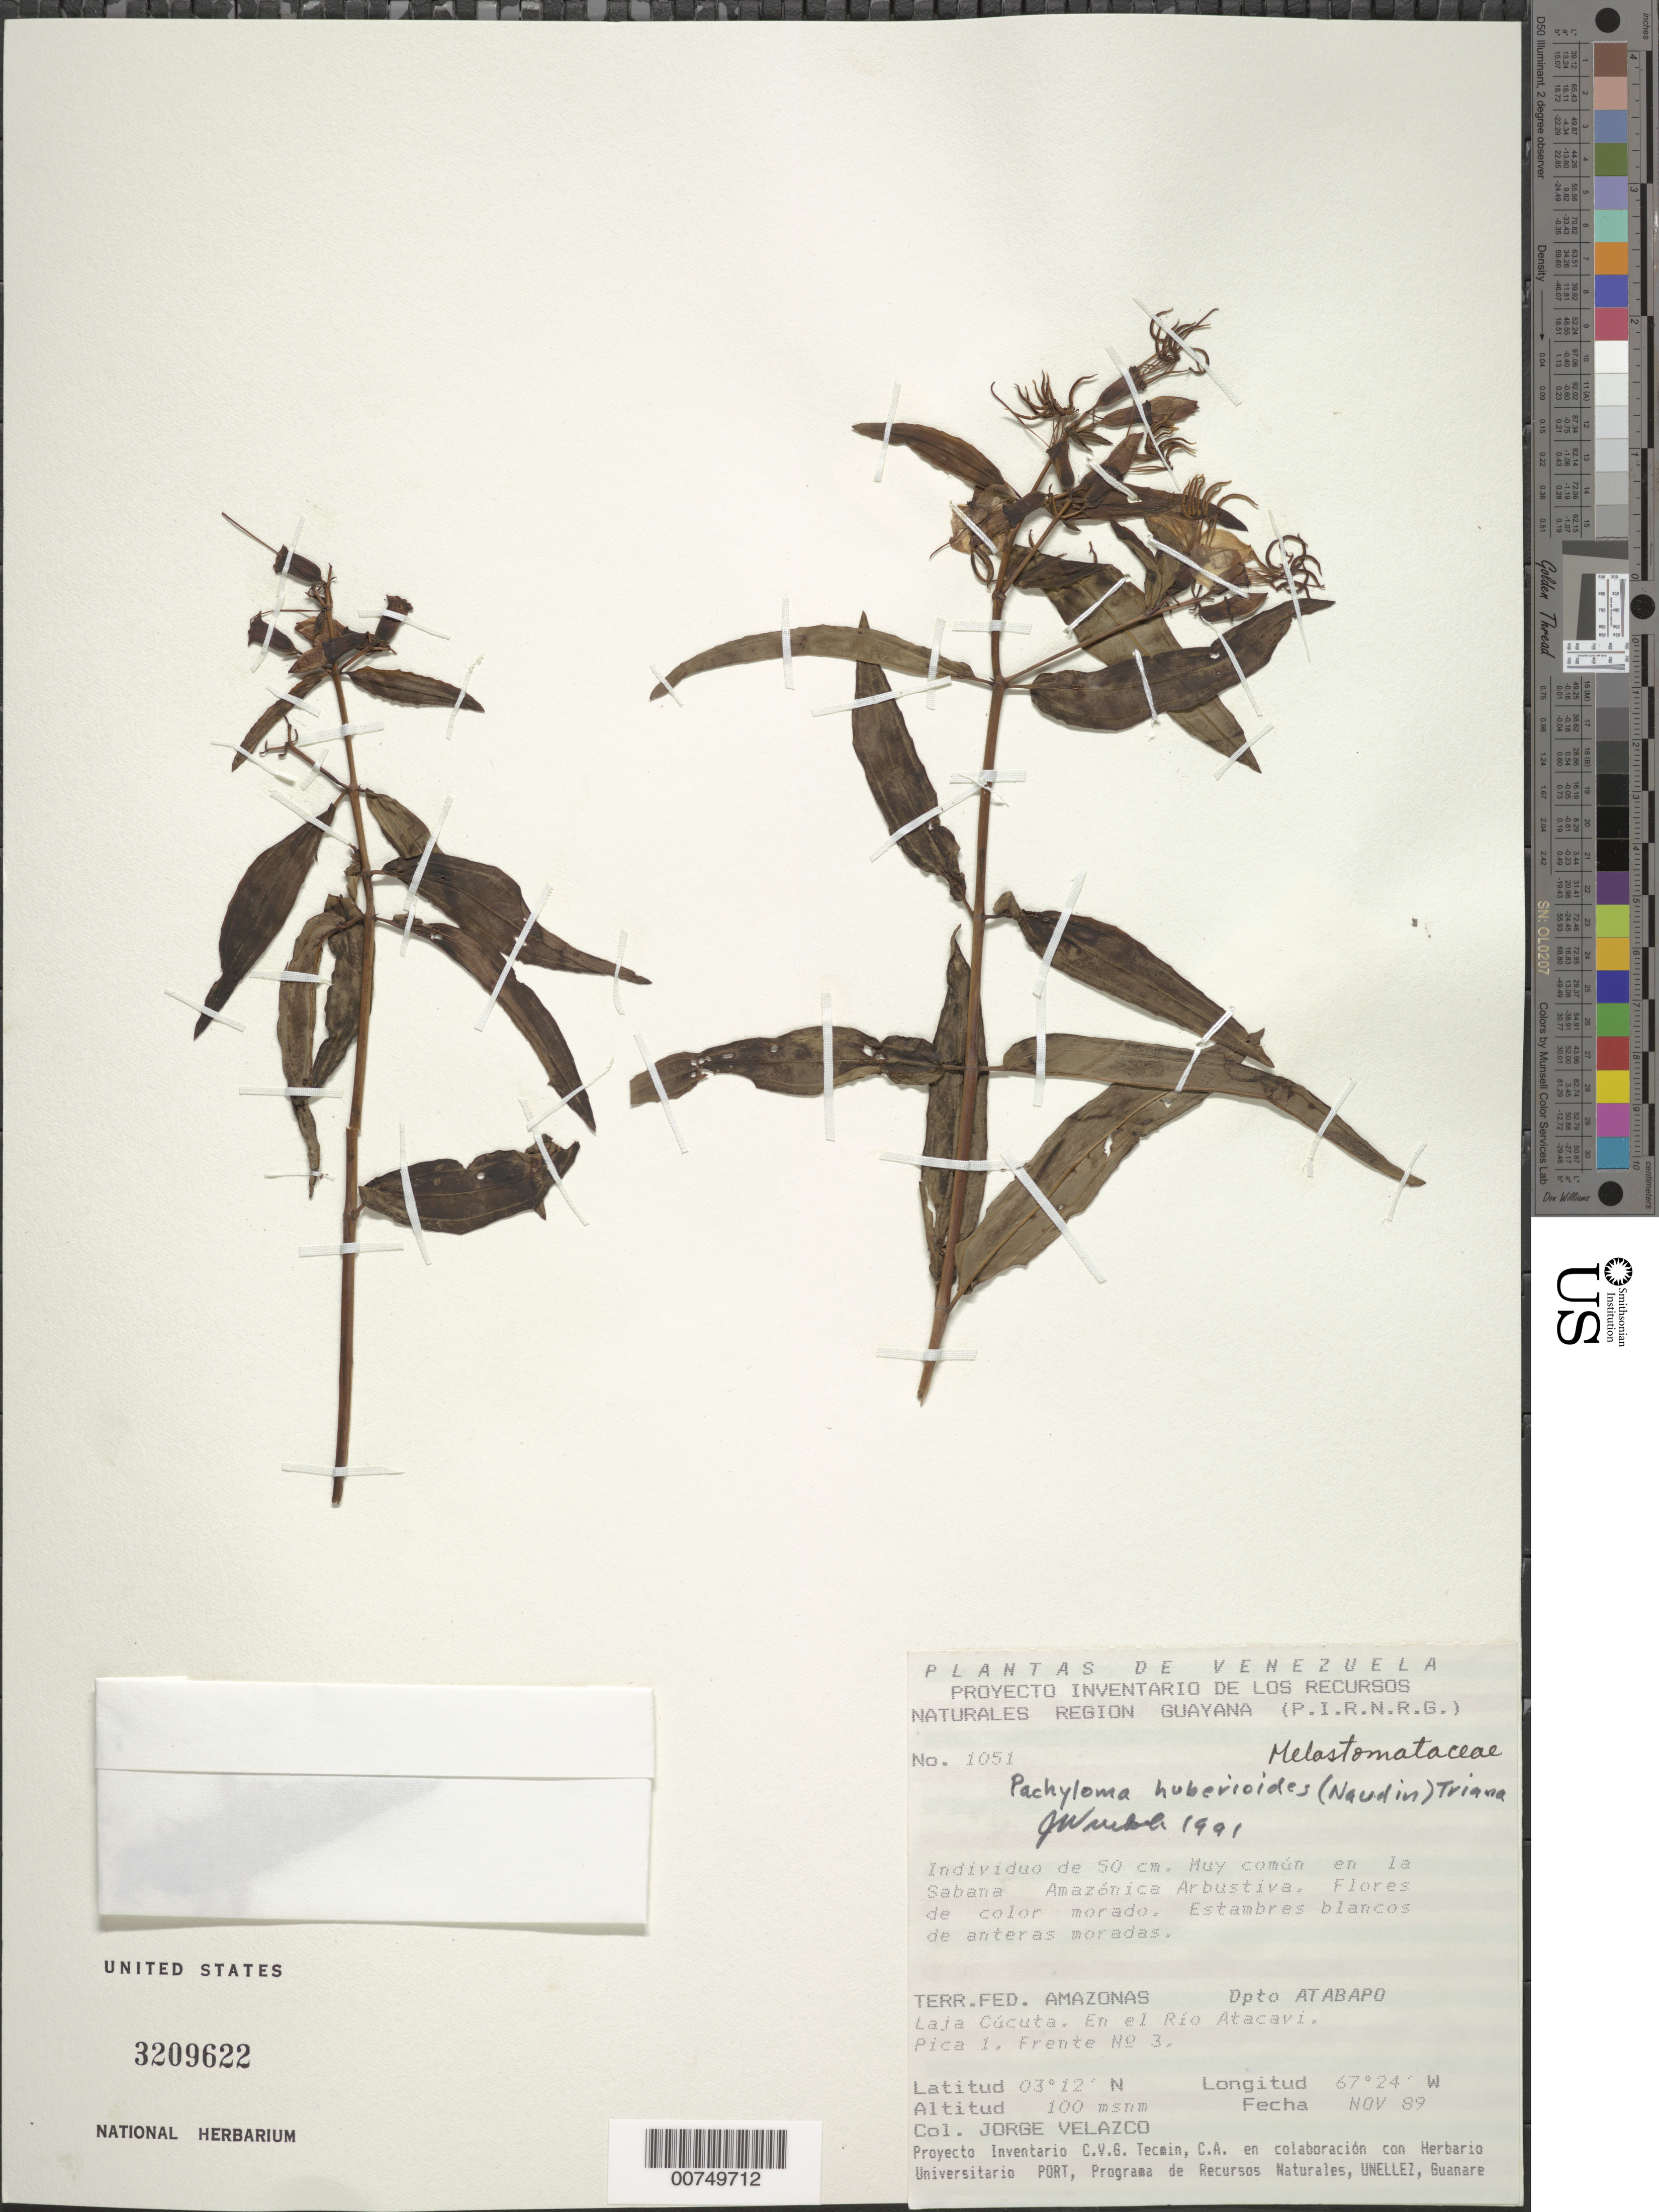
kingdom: Plantae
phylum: Tracheophyta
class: Magnoliopsida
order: Myrtales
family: Melastomataceae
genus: Pachyloma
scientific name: Pachyloma huberioides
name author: (Naudin) Triana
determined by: Wurdack, John J., (US), US (UNITED STATES)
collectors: J. Velazco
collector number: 1051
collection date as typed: Nov-89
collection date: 1989-11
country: Venezuela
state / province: Amazonas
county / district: Atabapo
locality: Laja Cucuta, Pica 1, Frent no 3, Río Atacavi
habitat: Savanna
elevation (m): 100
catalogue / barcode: US 3209622